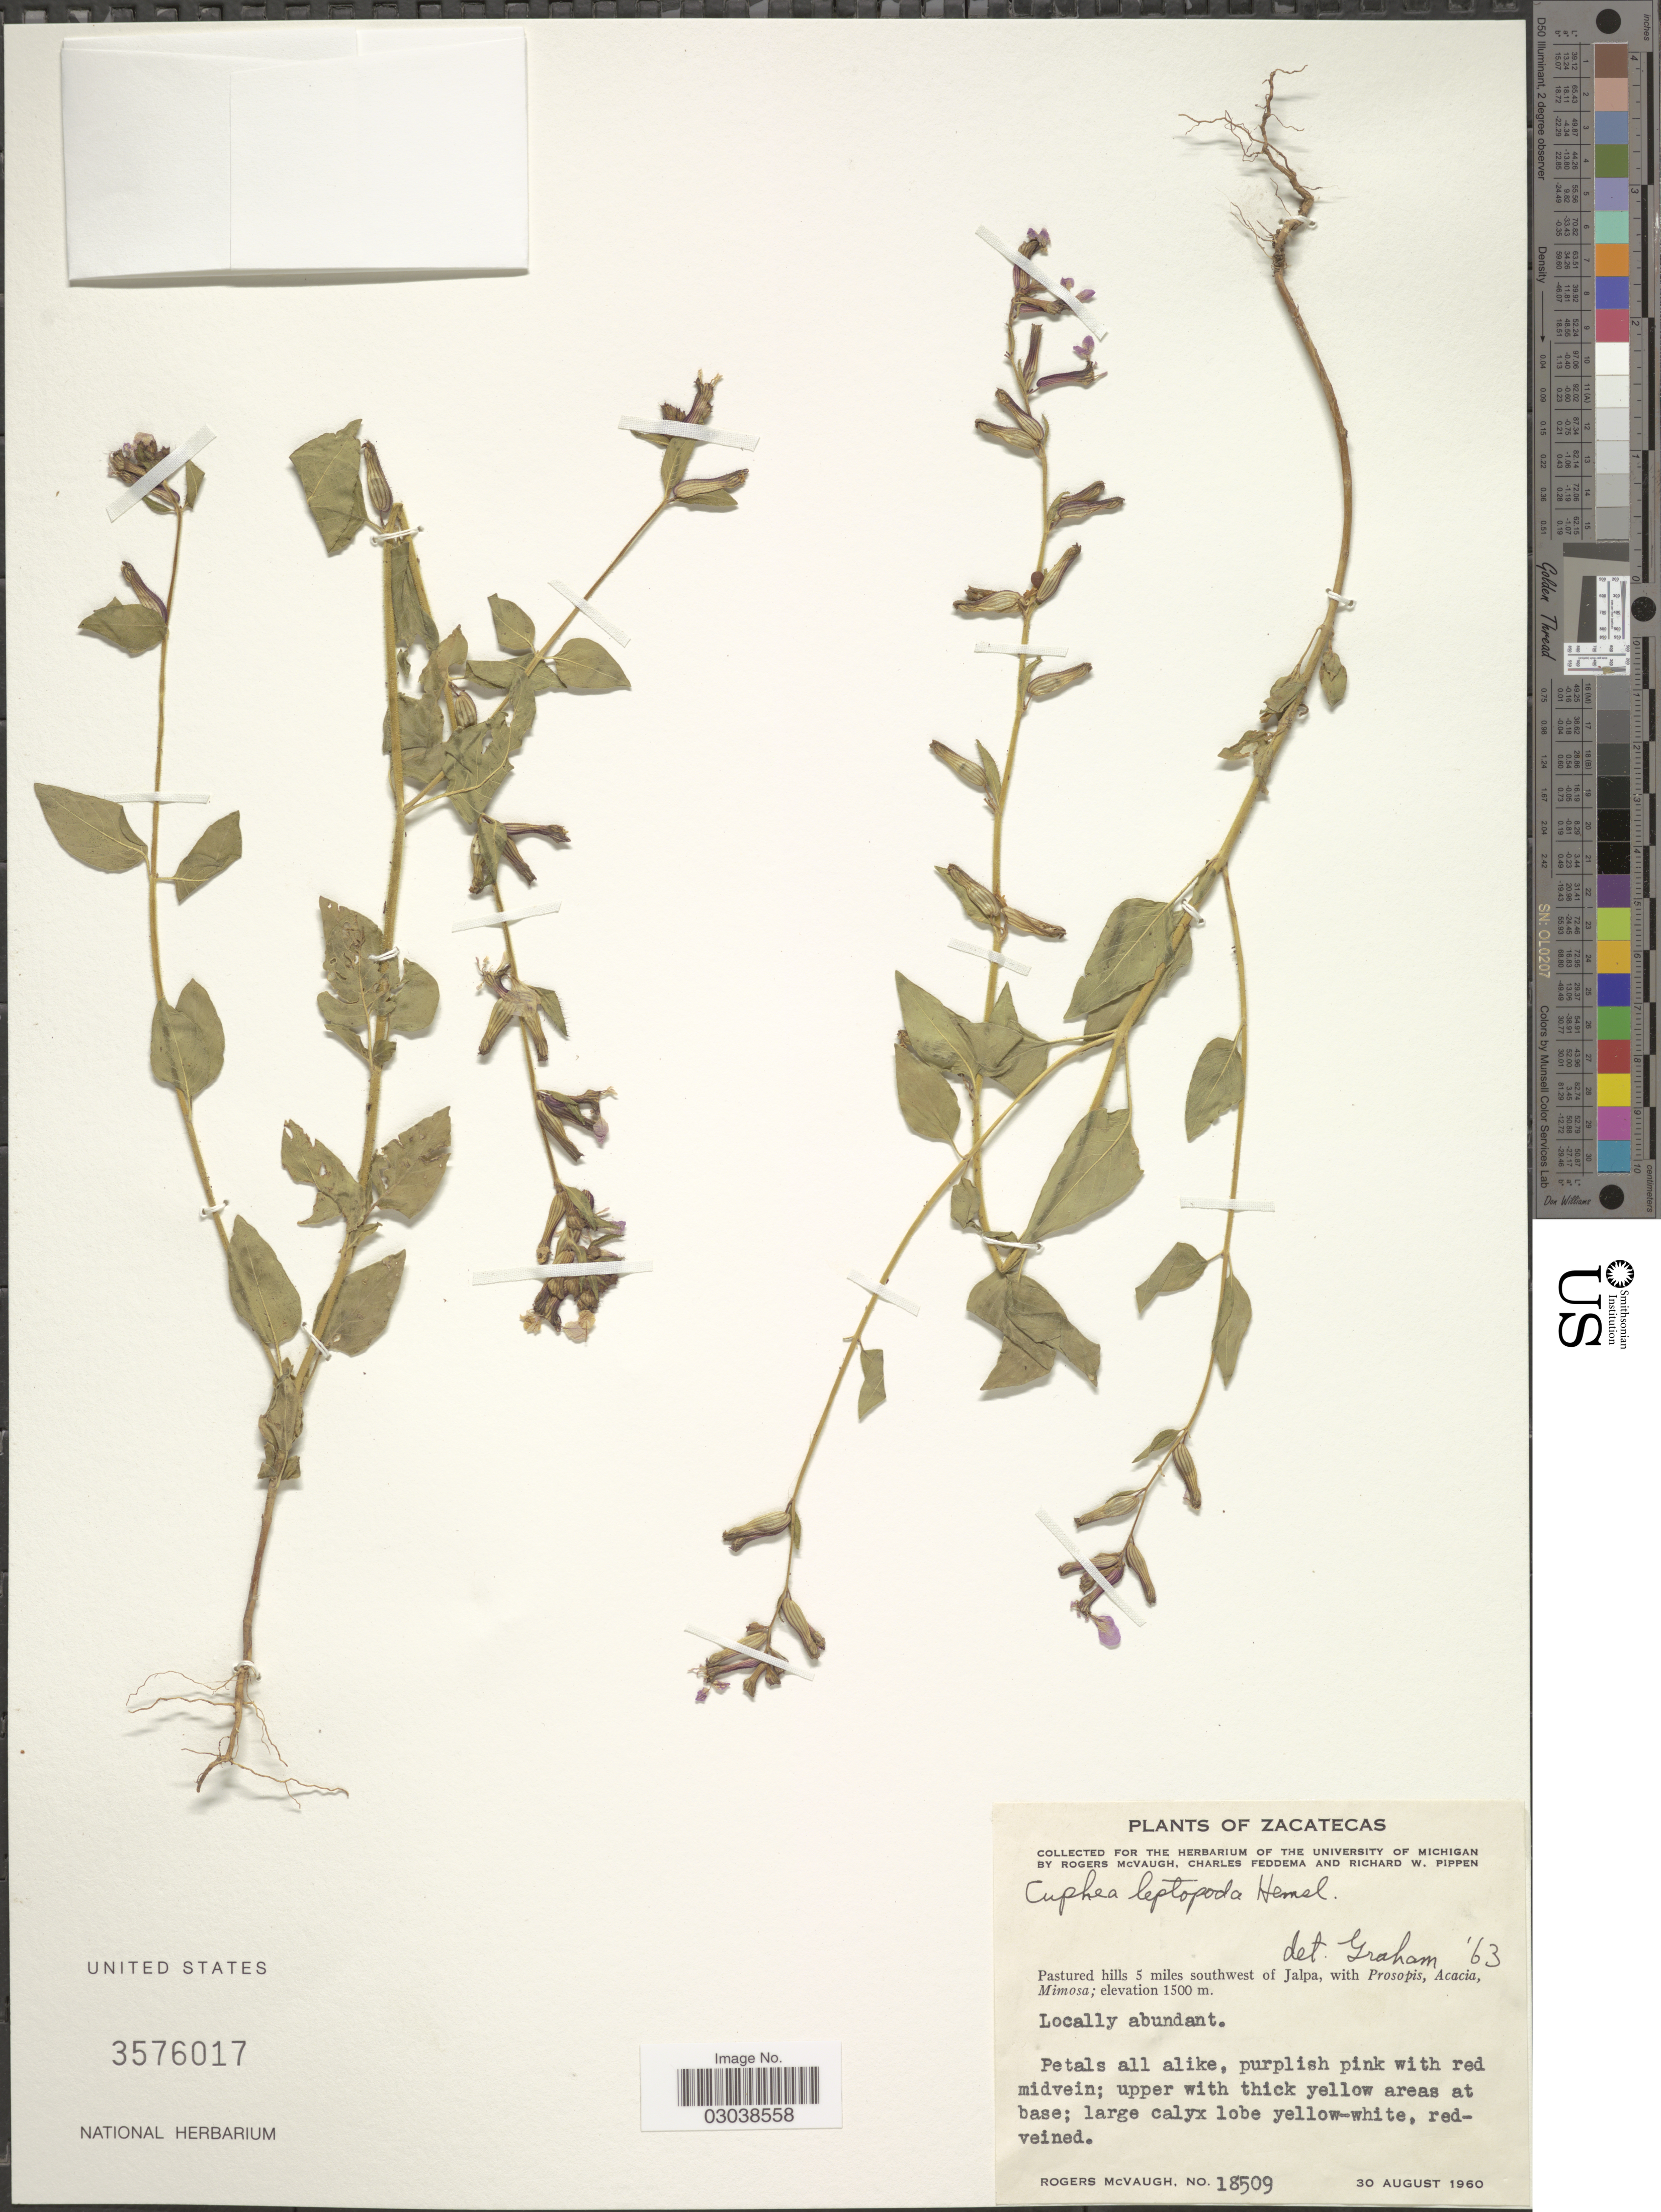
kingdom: Plantae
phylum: Tracheophyta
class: Magnoliopsida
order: Myrtales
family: Lythraceae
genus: Cuphea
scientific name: Cuphea leptopoda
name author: Hemsl.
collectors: R. McVaugh, C. Feddema & R. W. Pippen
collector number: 18509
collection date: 1960-08-30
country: Mexico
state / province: Zacatecas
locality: Pastured hills 5 miles southwest of Jalpa.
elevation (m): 1500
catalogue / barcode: US 3576017